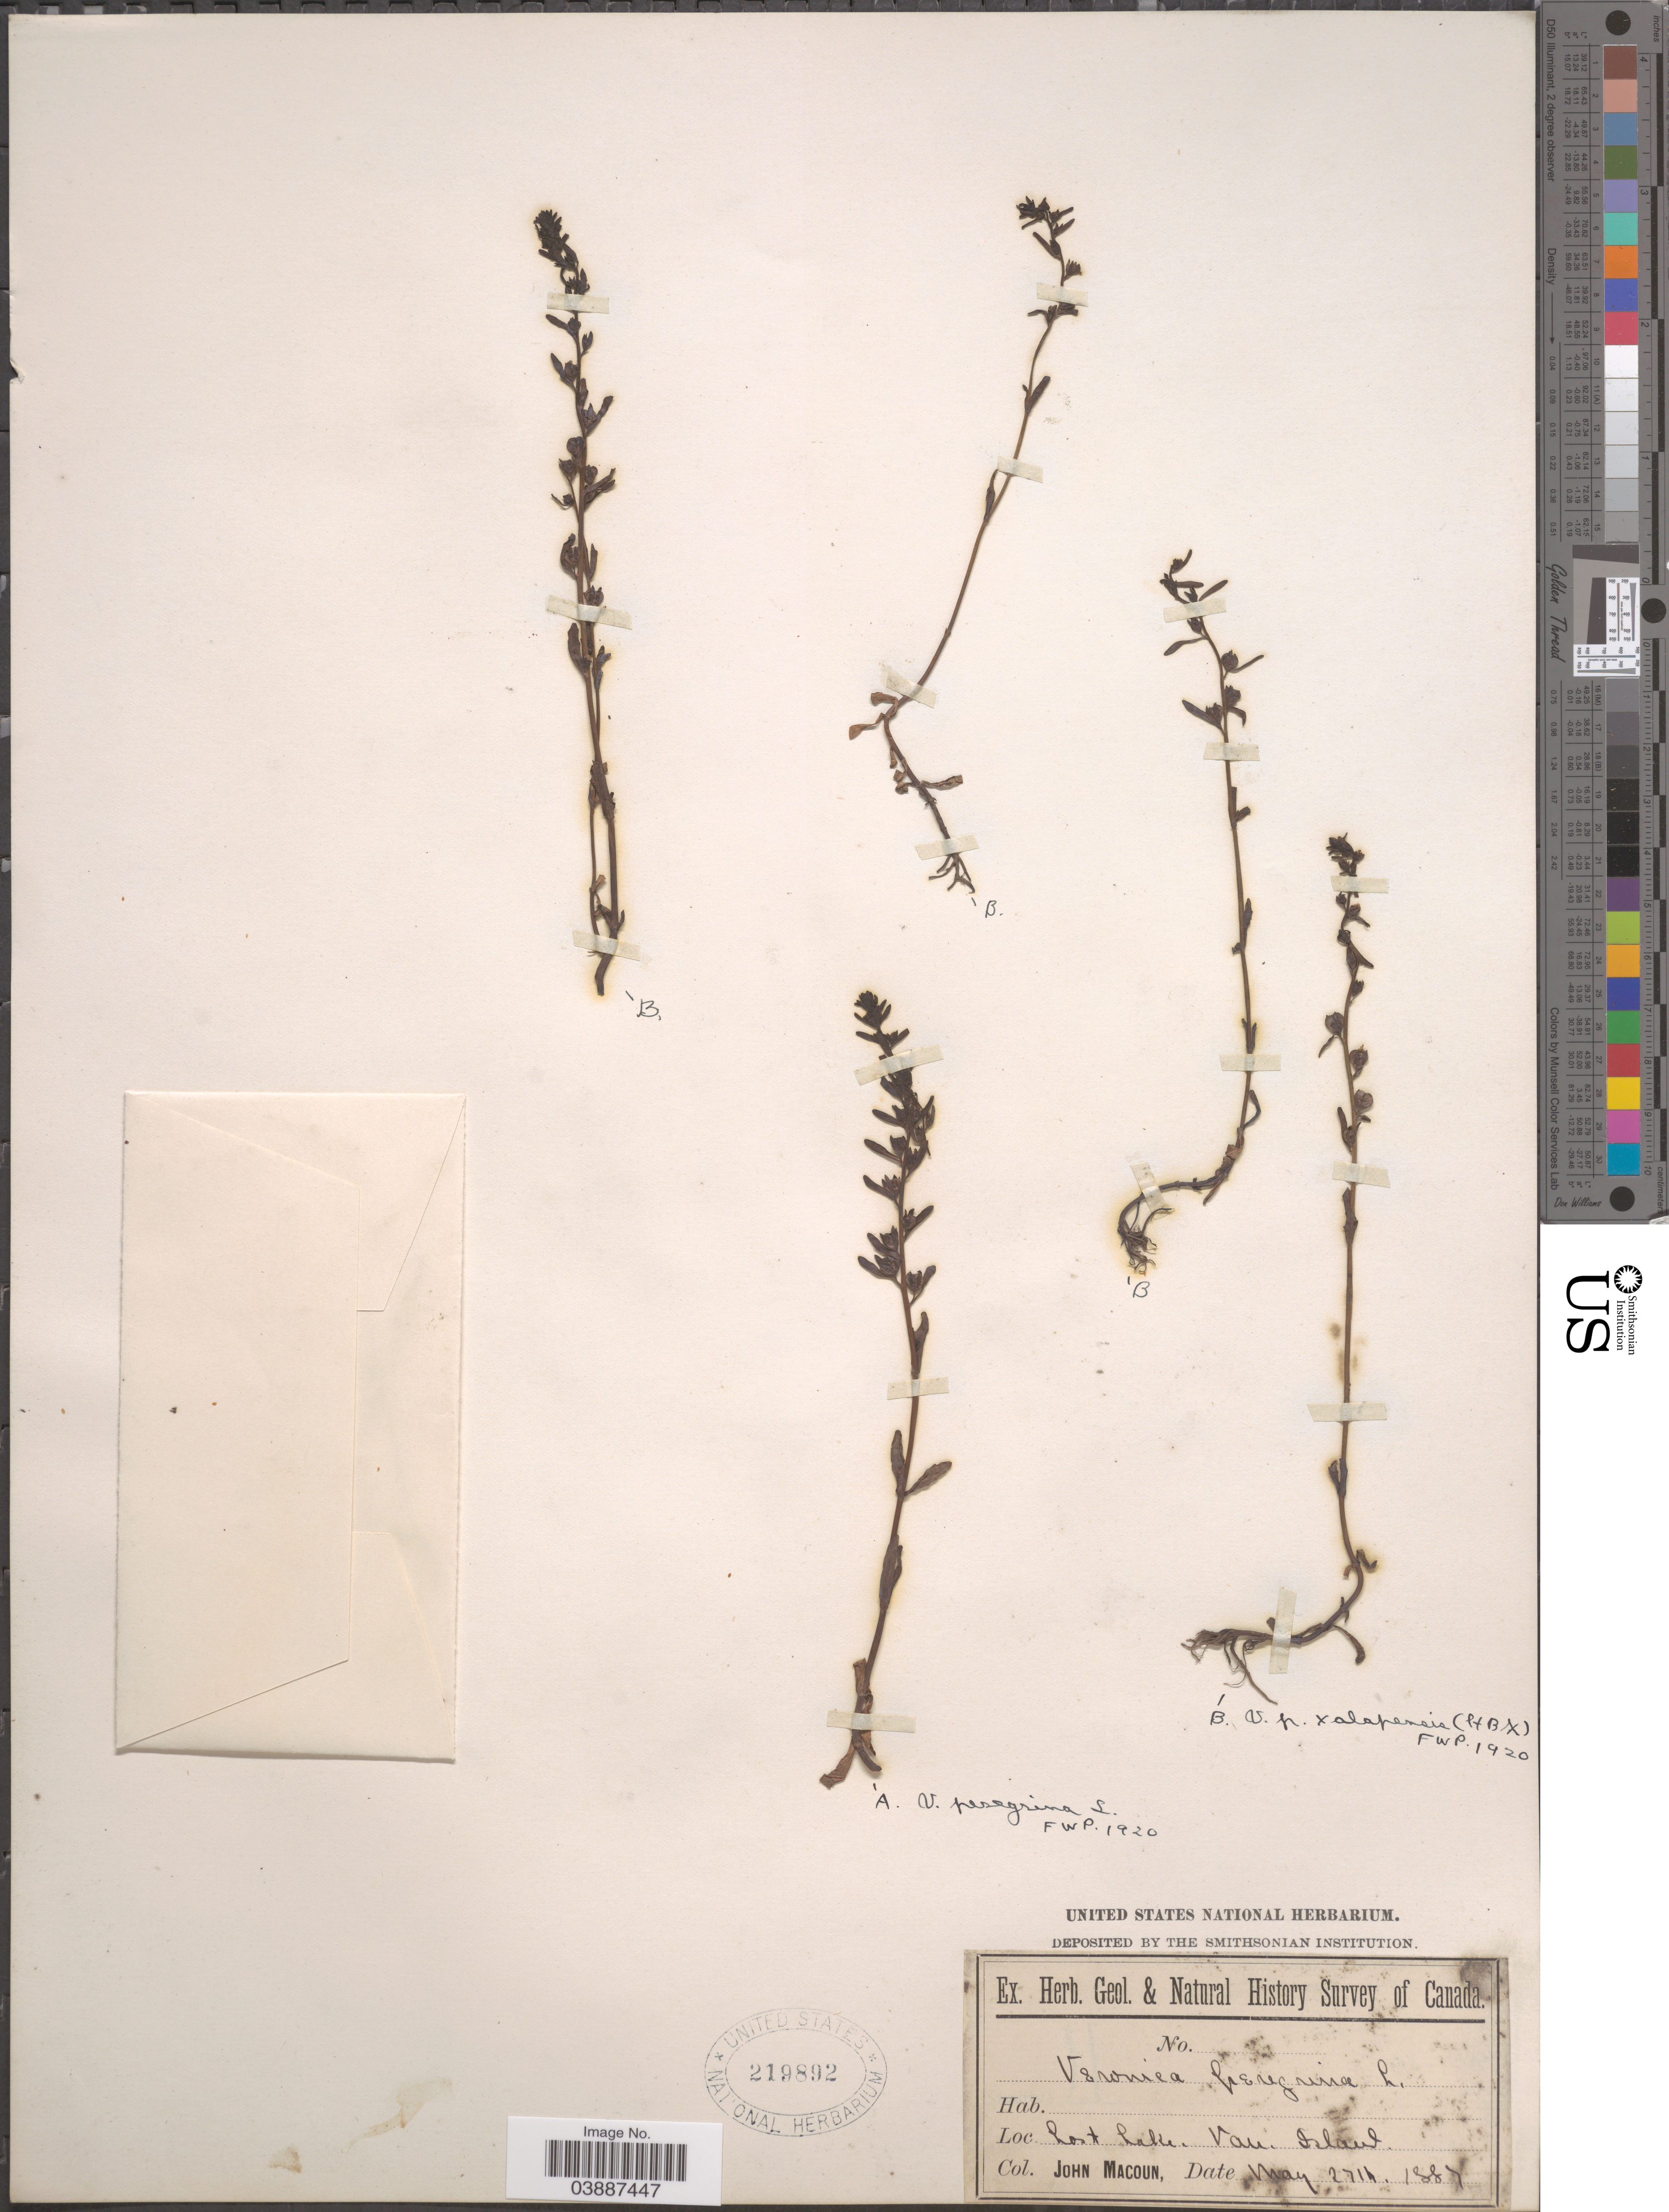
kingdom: Plantae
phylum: Tracheophyta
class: Magnoliopsida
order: Lamiales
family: Plantaginaceae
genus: Veronica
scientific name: Veronica peregrina var. xalapensis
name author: Kunth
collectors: J. Macoun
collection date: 1887-05-27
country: Canada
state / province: British Columbia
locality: Lost Lake. Van. Island.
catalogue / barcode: US 219892